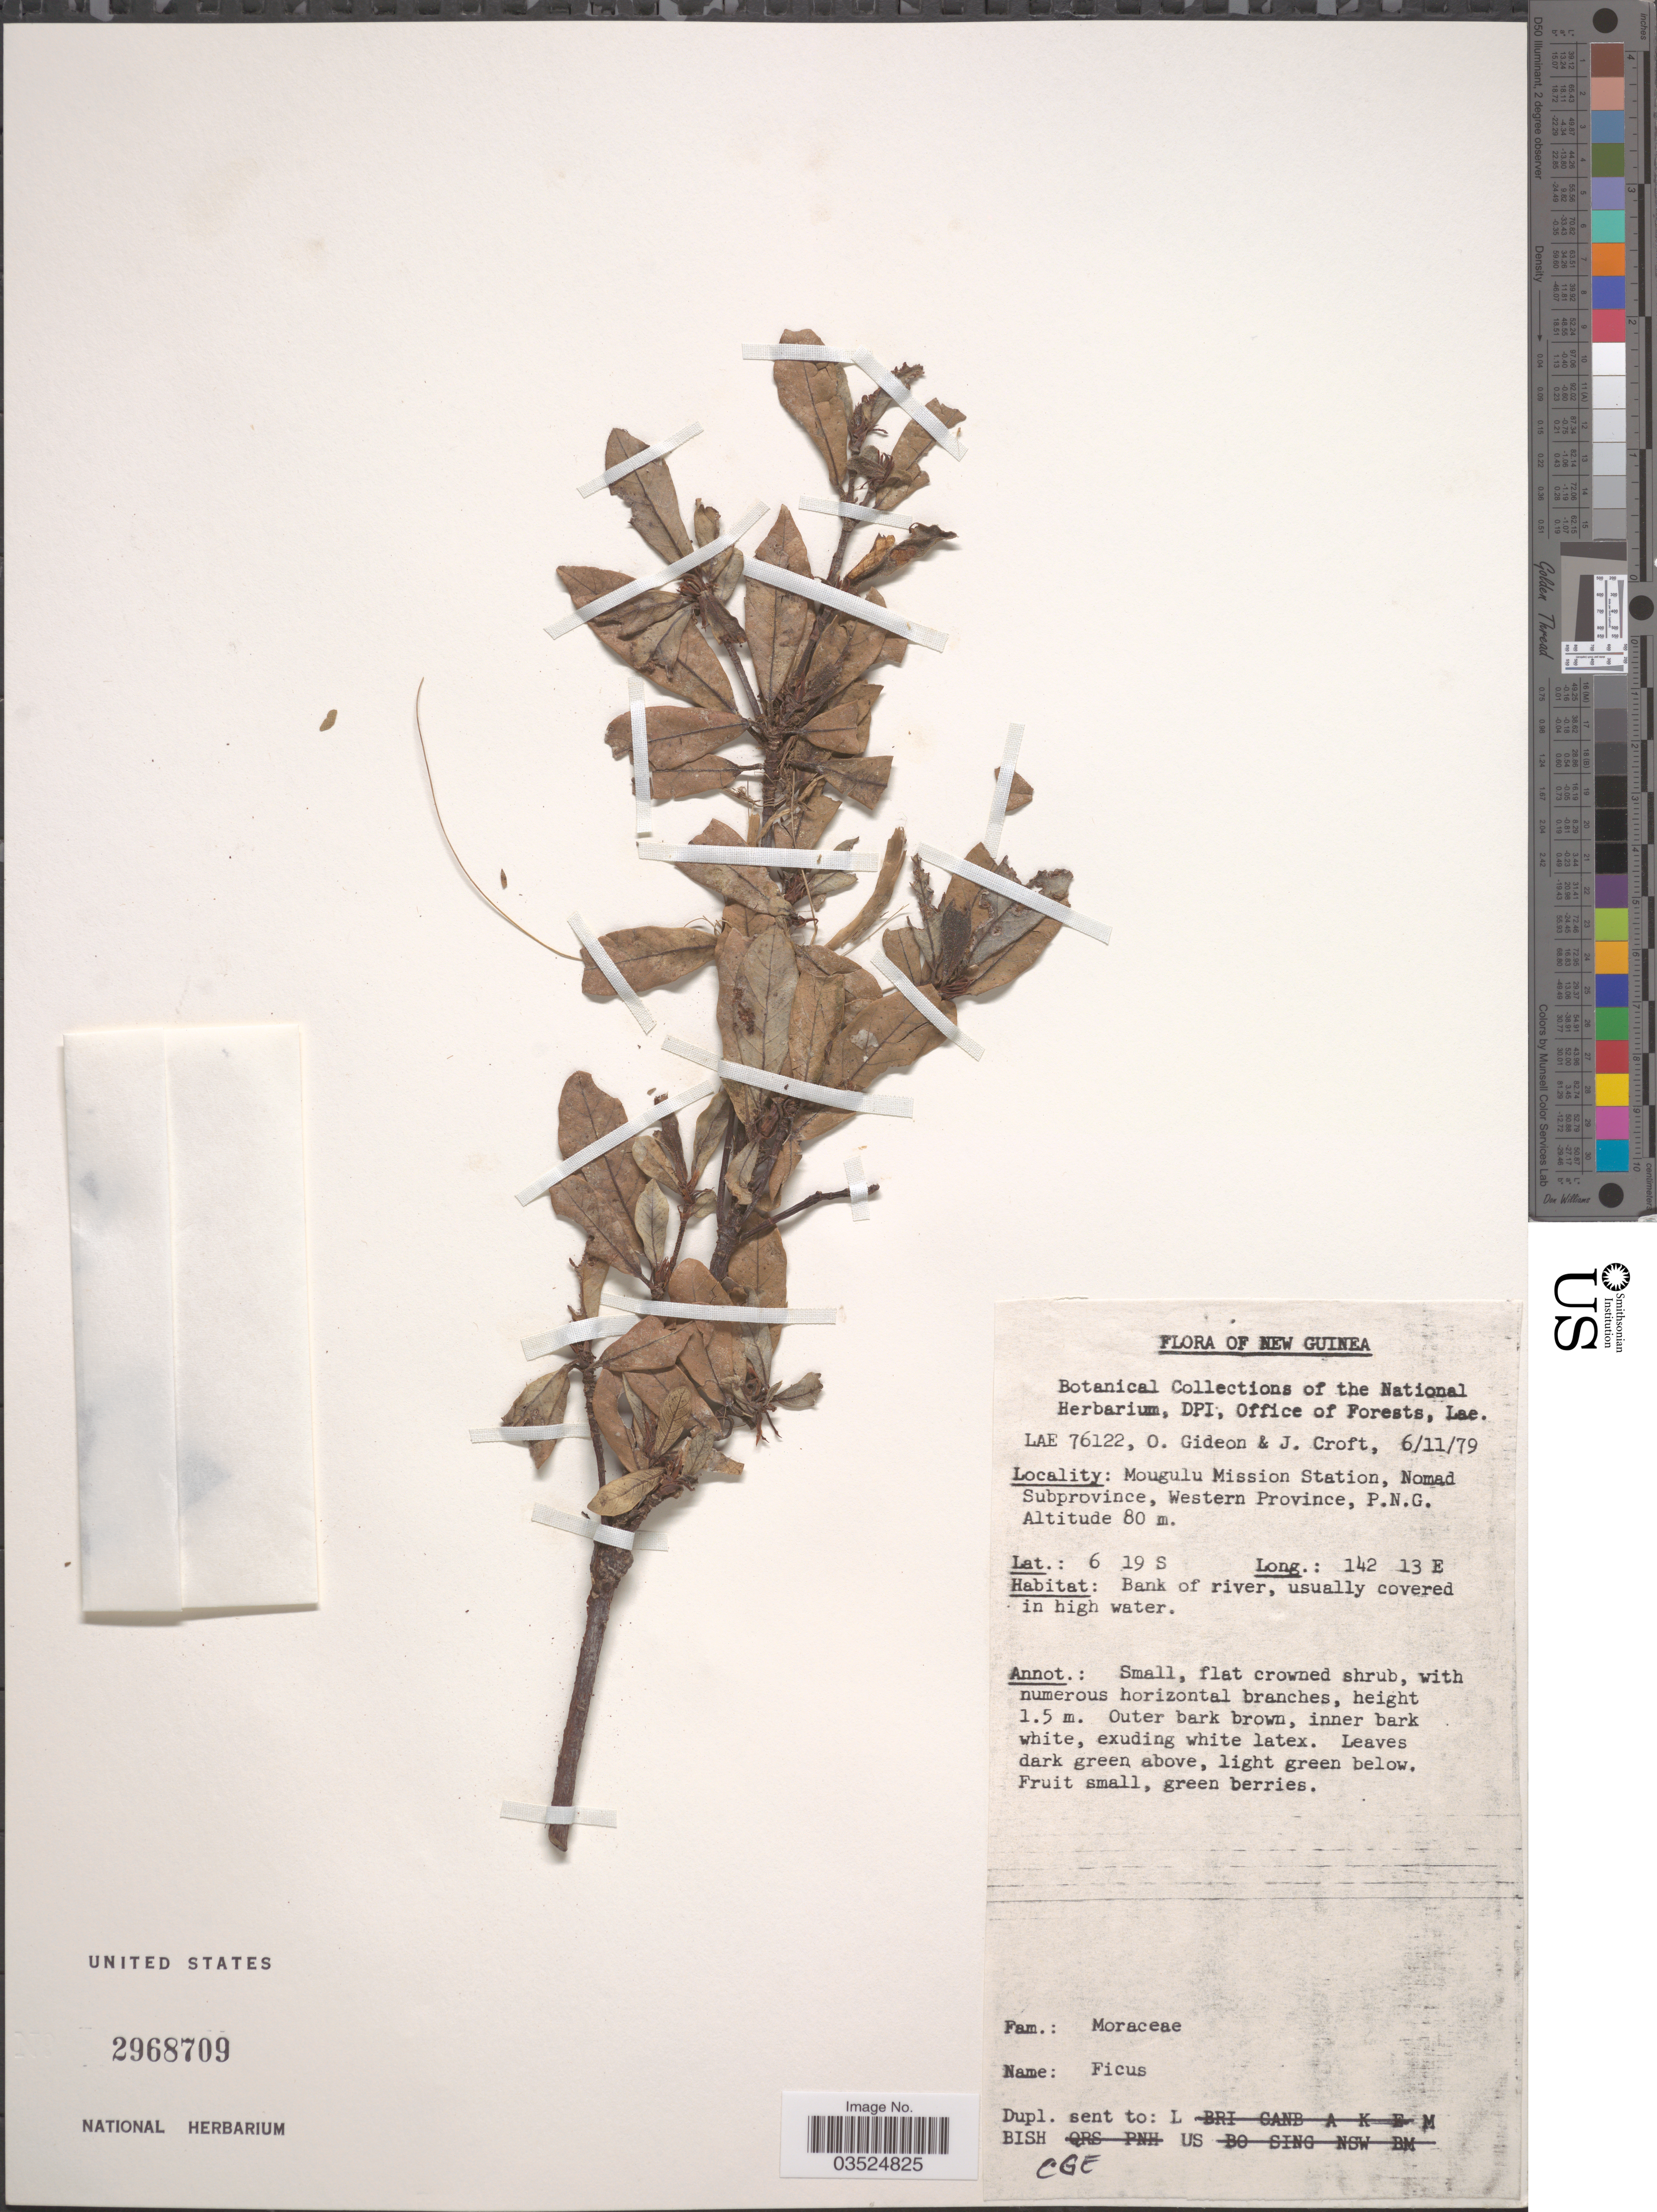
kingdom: Plantae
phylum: Tracheophyta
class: Magnoliopsida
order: Rosales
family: Moraceae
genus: Ficus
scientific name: Ficus sp.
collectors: O. Gideon & J. Croft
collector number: LAE 76122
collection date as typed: Transcribed d/m/y: 6/11/79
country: Papua New Guinea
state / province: Manus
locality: New Guinea. Mougulu Mission Station, Nomad Subprovince, Western Province, P.N.G.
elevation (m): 80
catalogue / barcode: US 2968709